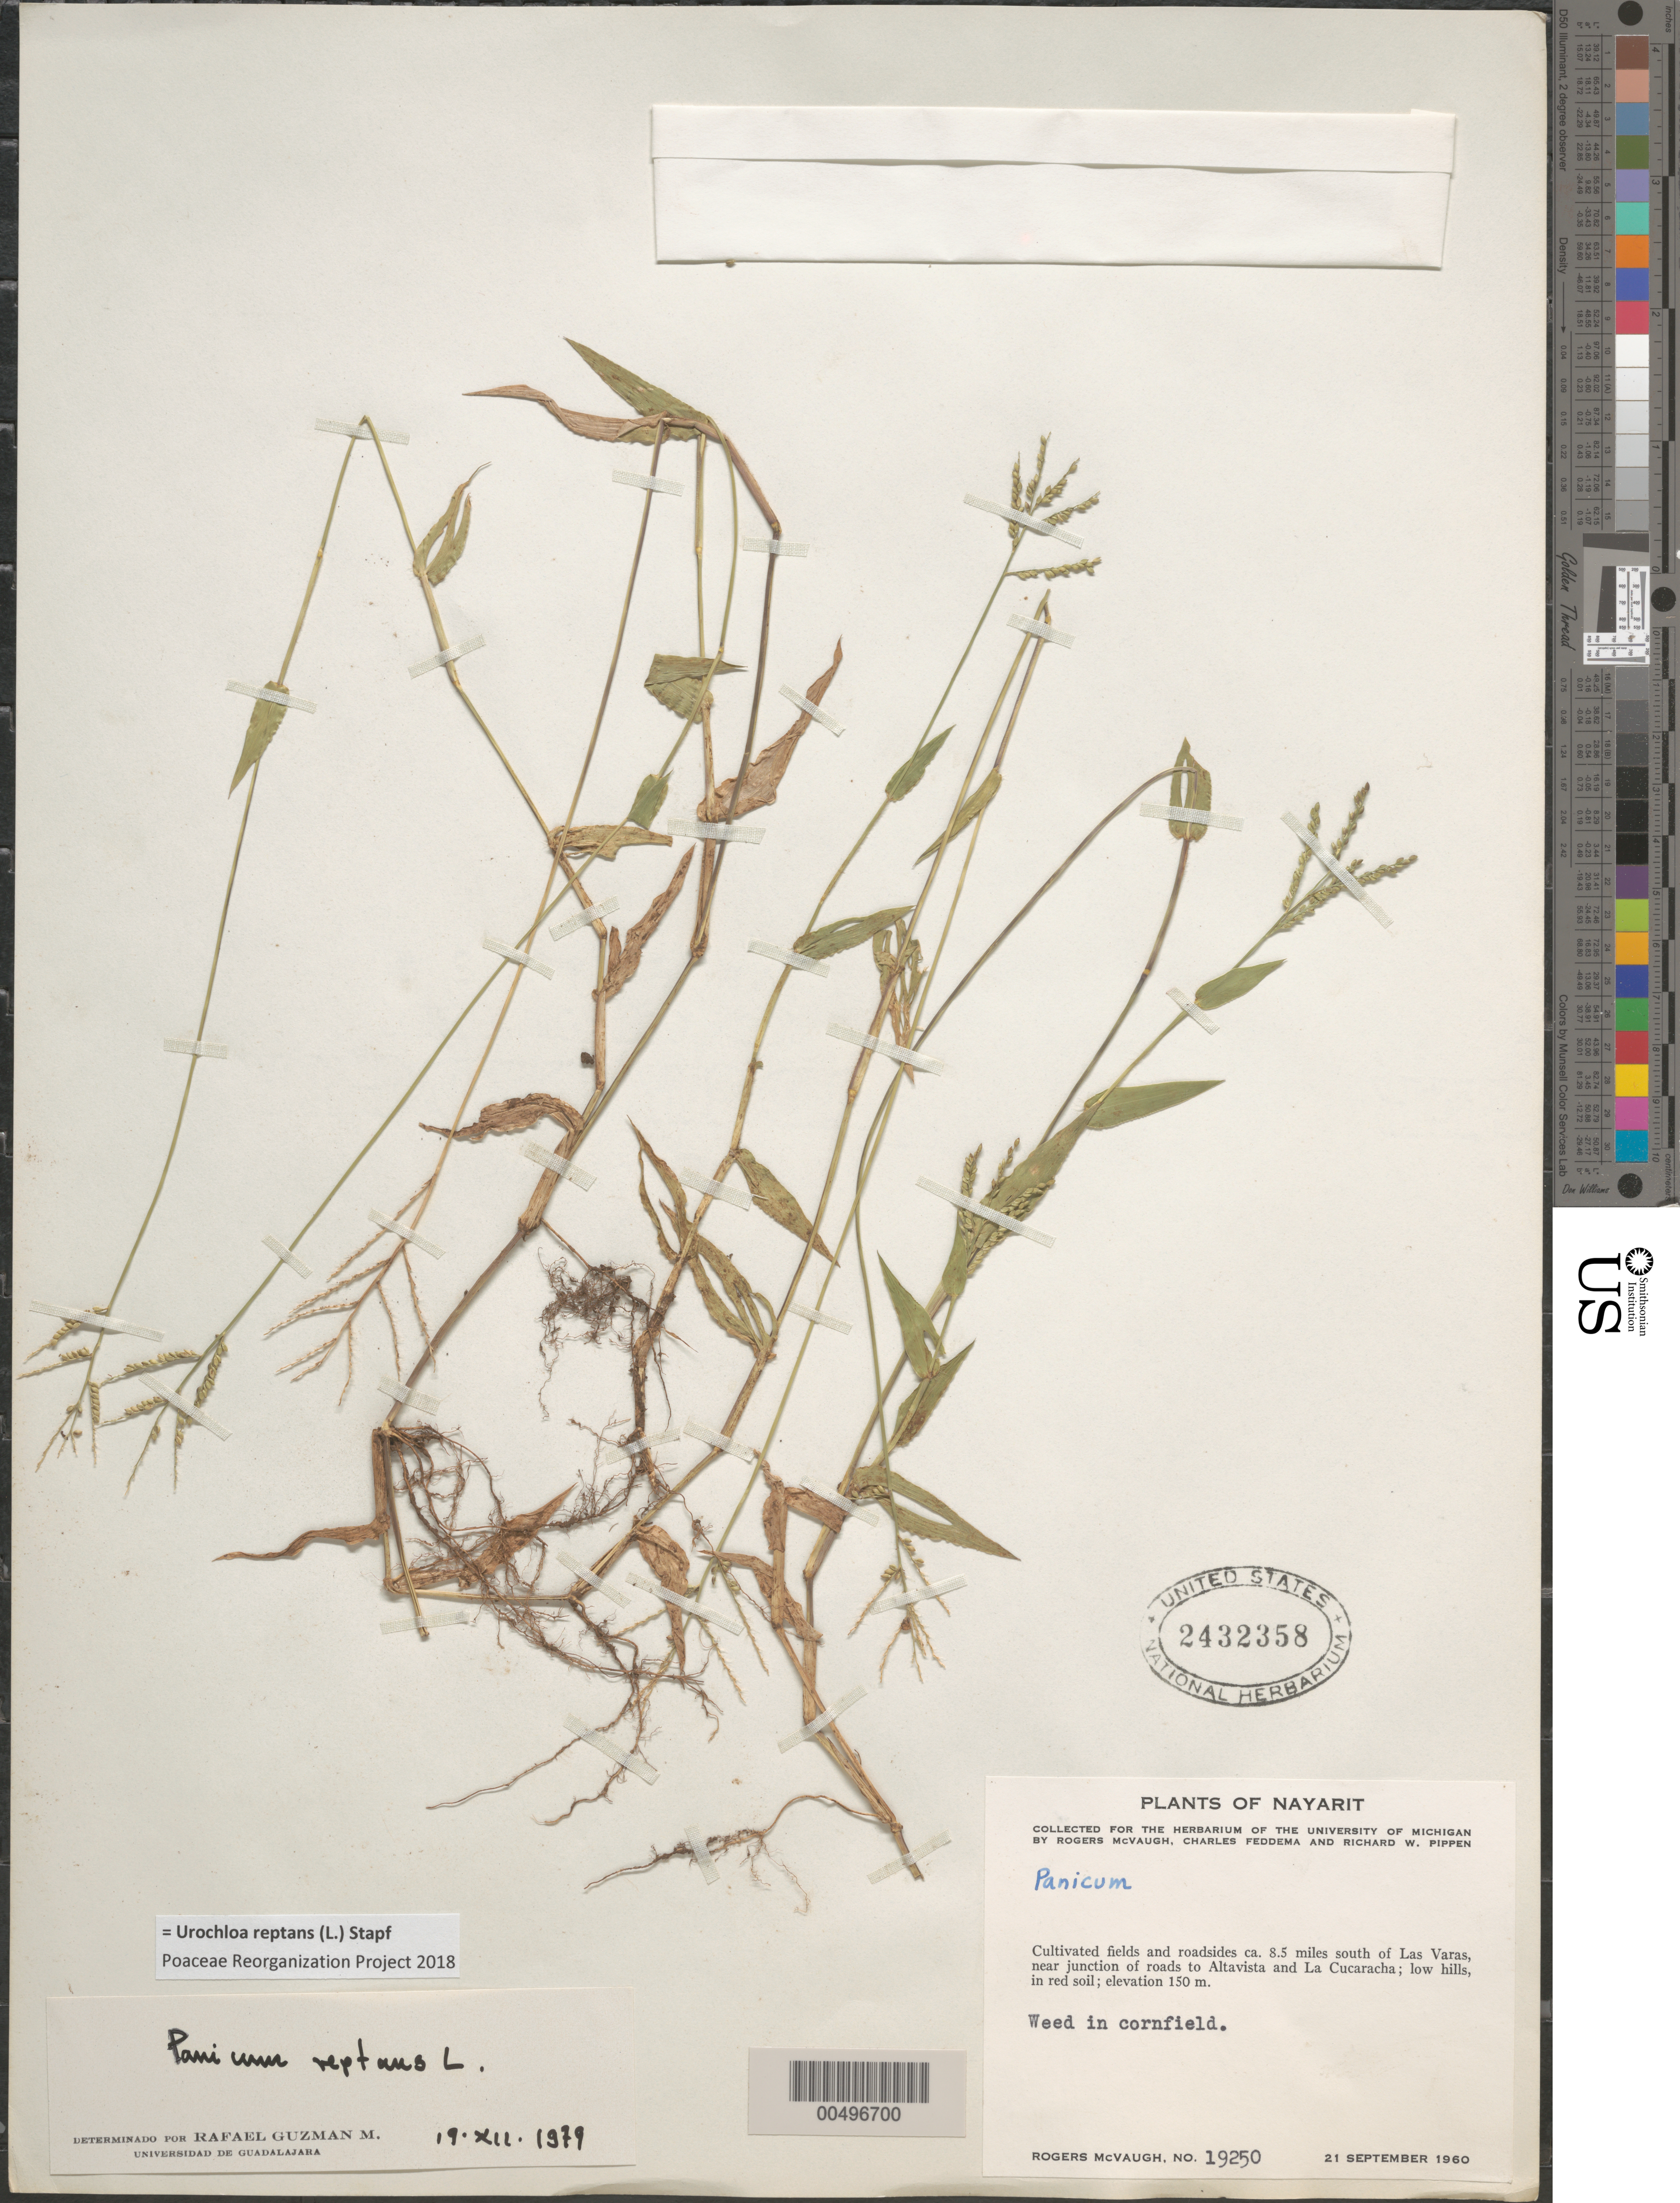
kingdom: Plantae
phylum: Tracheophyta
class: Liliopsida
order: Poales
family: Poaceae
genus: Panicum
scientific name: Panicum repens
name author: L.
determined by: Guzman-M., R.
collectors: R. McVaugh, C. Feddema & R. W. Pippen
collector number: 19250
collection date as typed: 21 Sep 1960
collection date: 1960-09-21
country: Mexico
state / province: Nayarit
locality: Ca 8.5 mi S of Las Varas, near jct of rds to Altavista & La Cucaracha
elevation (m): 150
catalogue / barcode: US 2432358